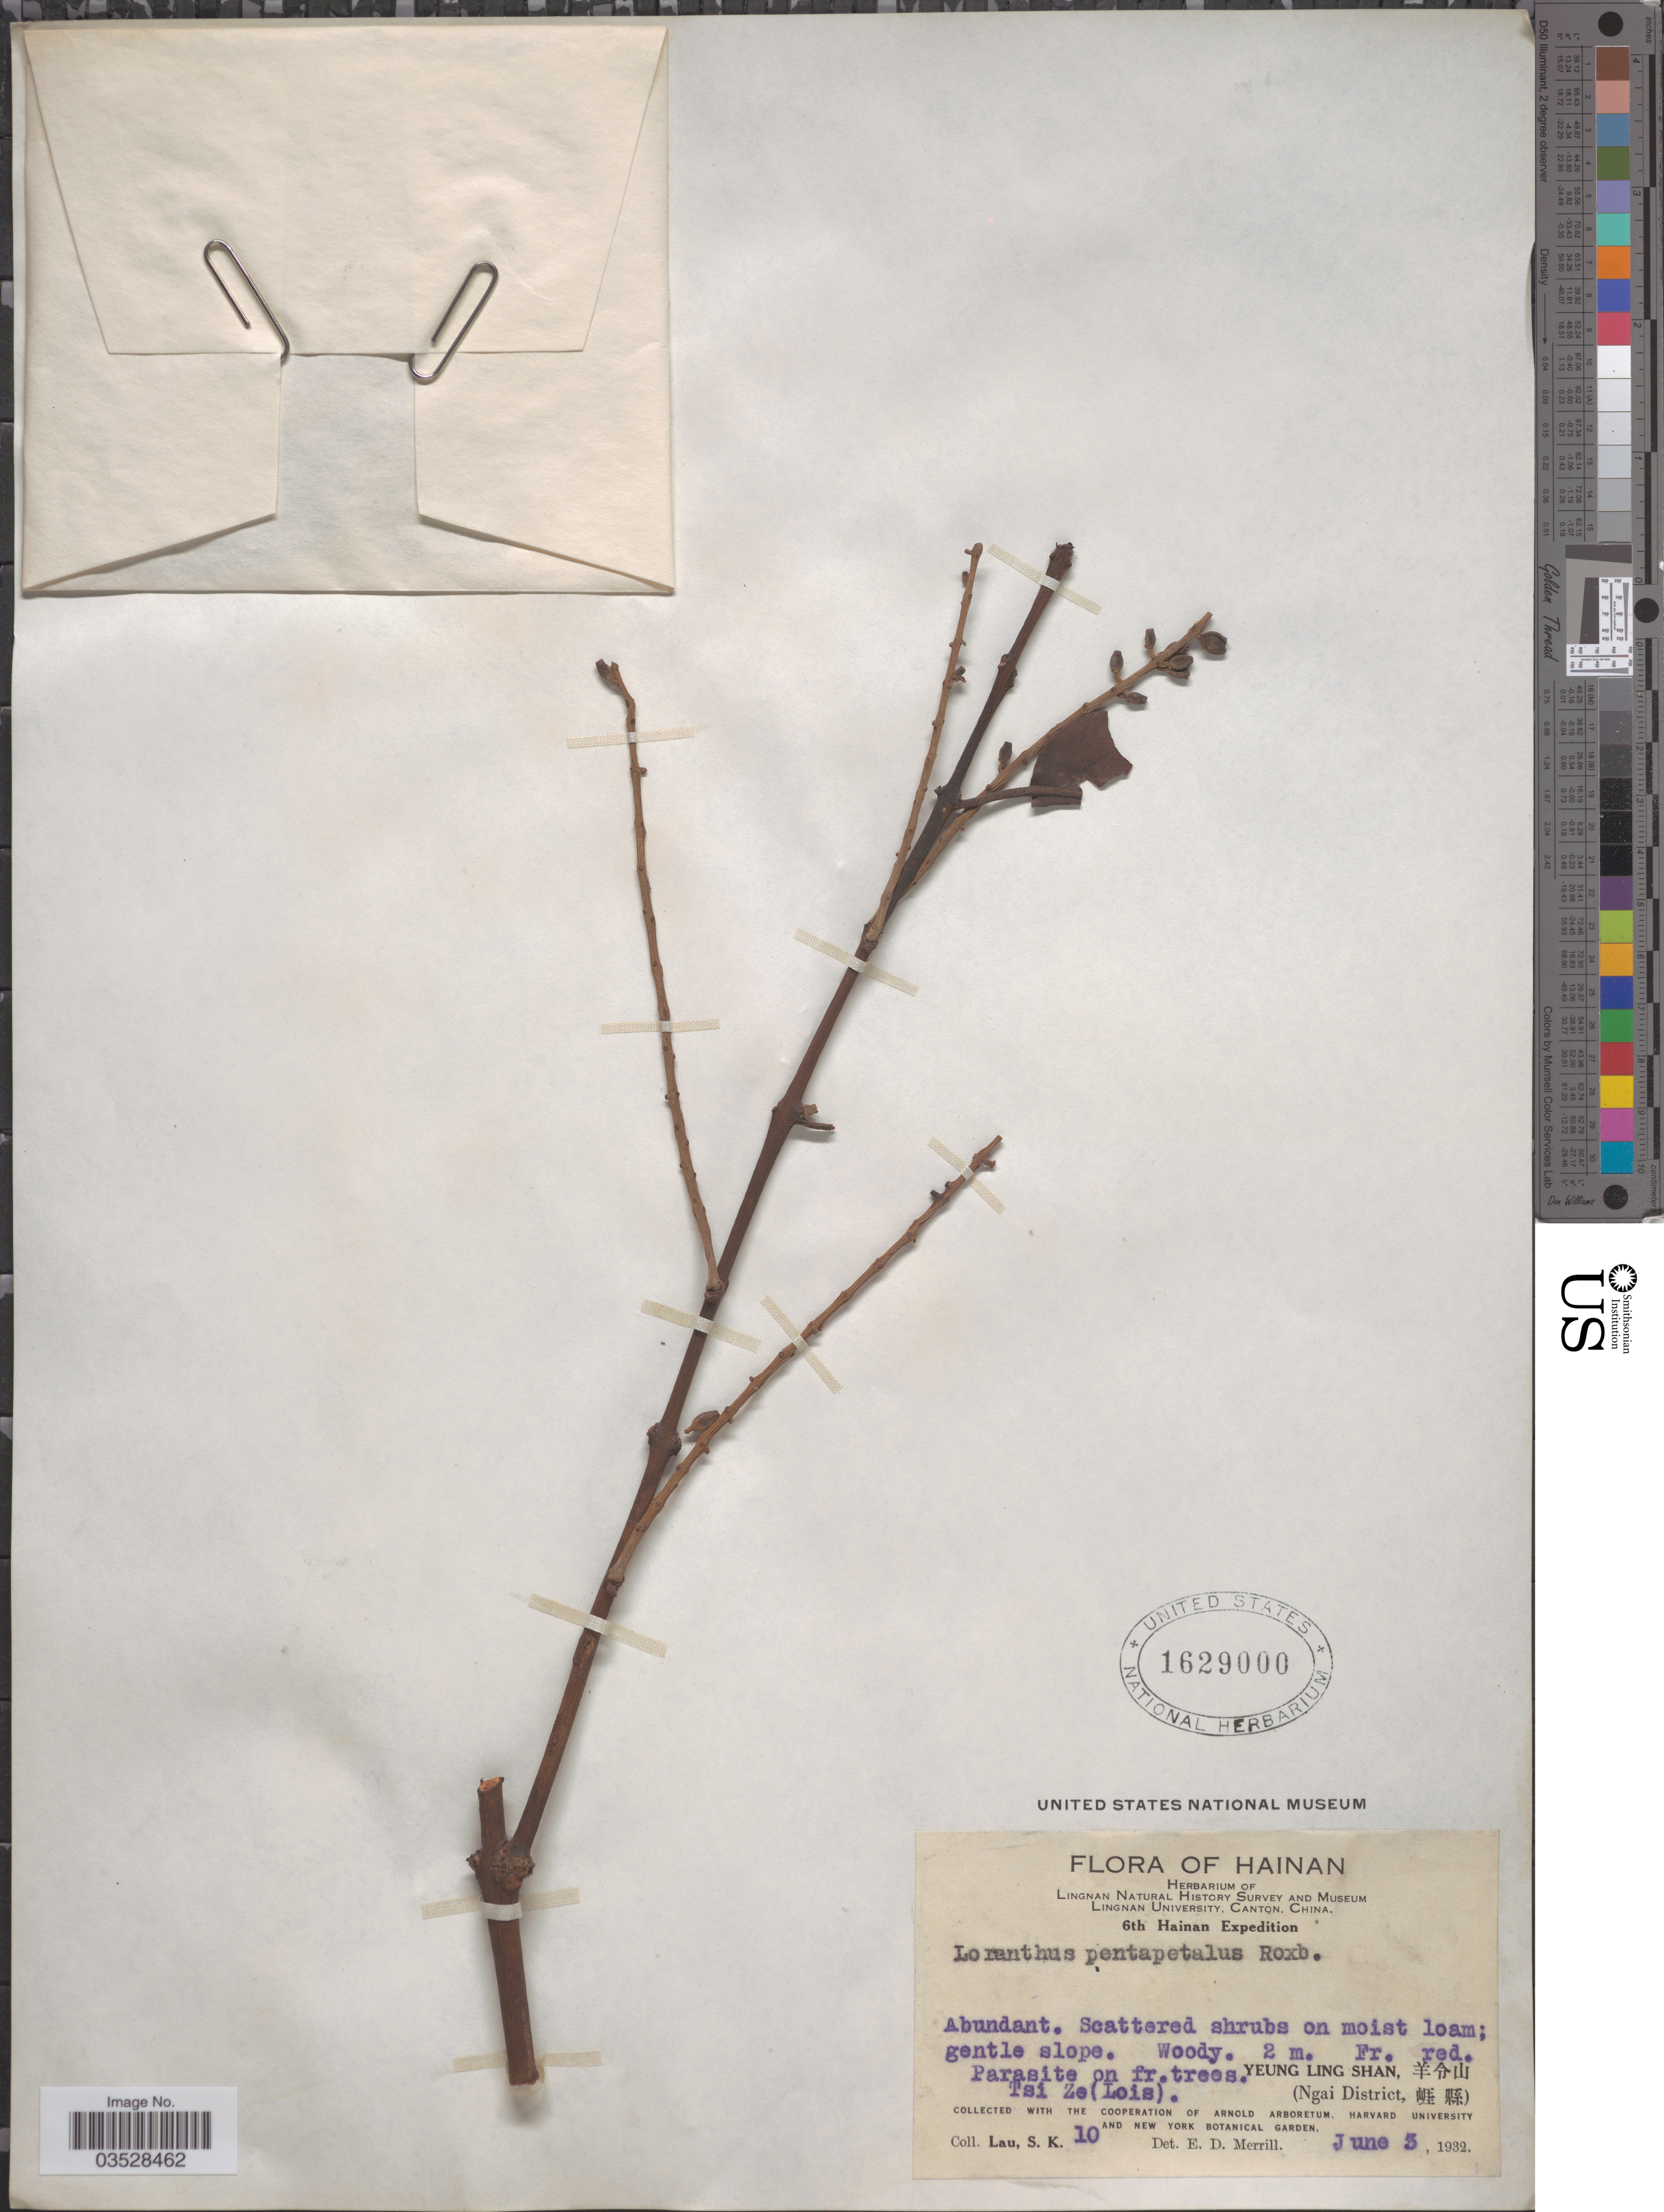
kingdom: Plantae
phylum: Tracheophyta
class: Magnoliopsida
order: Santalales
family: Loranthaceae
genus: Loranthus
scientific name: Loranthus pentapetalus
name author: Roxb.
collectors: S. K. Lau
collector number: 10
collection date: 1932-06-03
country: China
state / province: Hainan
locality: Yeung Ling Shan. Tsi Ze (Lois).(Ngai District).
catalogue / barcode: US 1629000